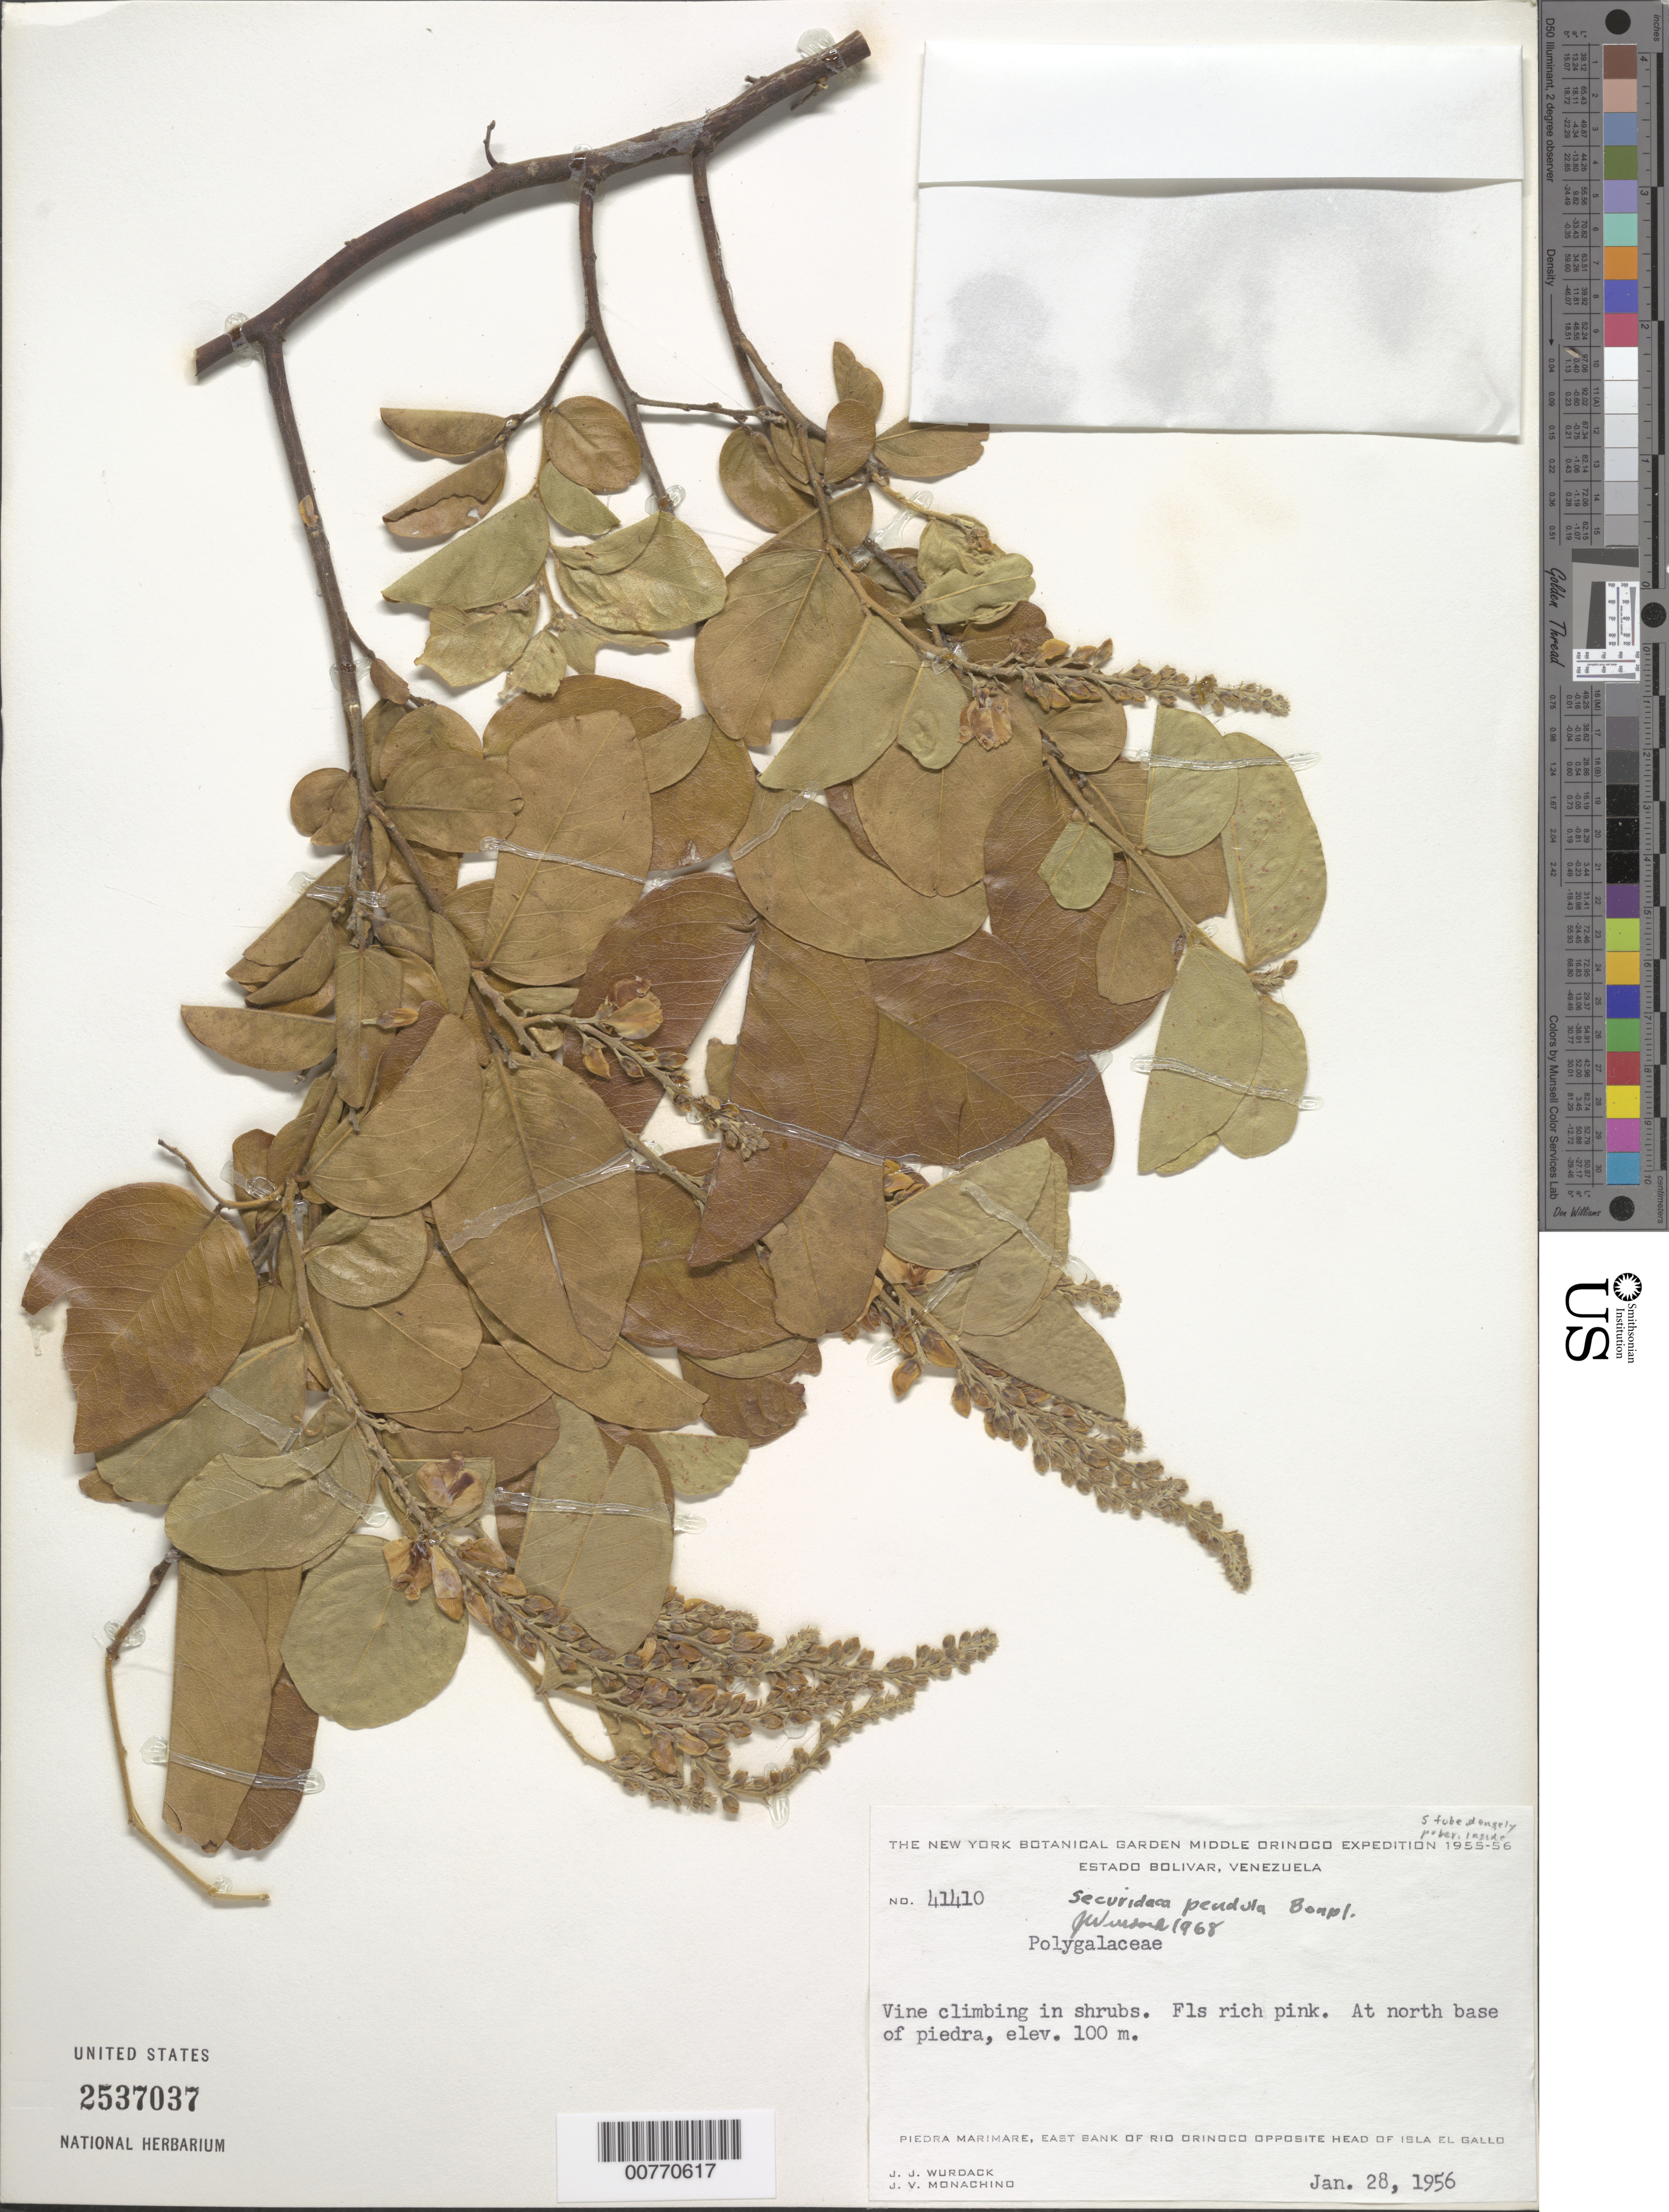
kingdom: Plantae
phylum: Tracheophyta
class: Magnoliopsida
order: Fabales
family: Polygalaceae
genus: Securidaca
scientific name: Securidaca pendula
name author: Bonpl.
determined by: Wurdack, John J., (US), US (UNITED STATES)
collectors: J. J. Wurdack & J. V. Monachino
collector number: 41410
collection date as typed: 28-Jan-56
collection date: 1956-01-28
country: Venezuela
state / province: Bolívar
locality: Piedra Marimare, E bank of Río Orinoco, opposite head of Isla El Gallo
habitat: N base of piedra, on shrubs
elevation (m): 100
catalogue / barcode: US 2537037